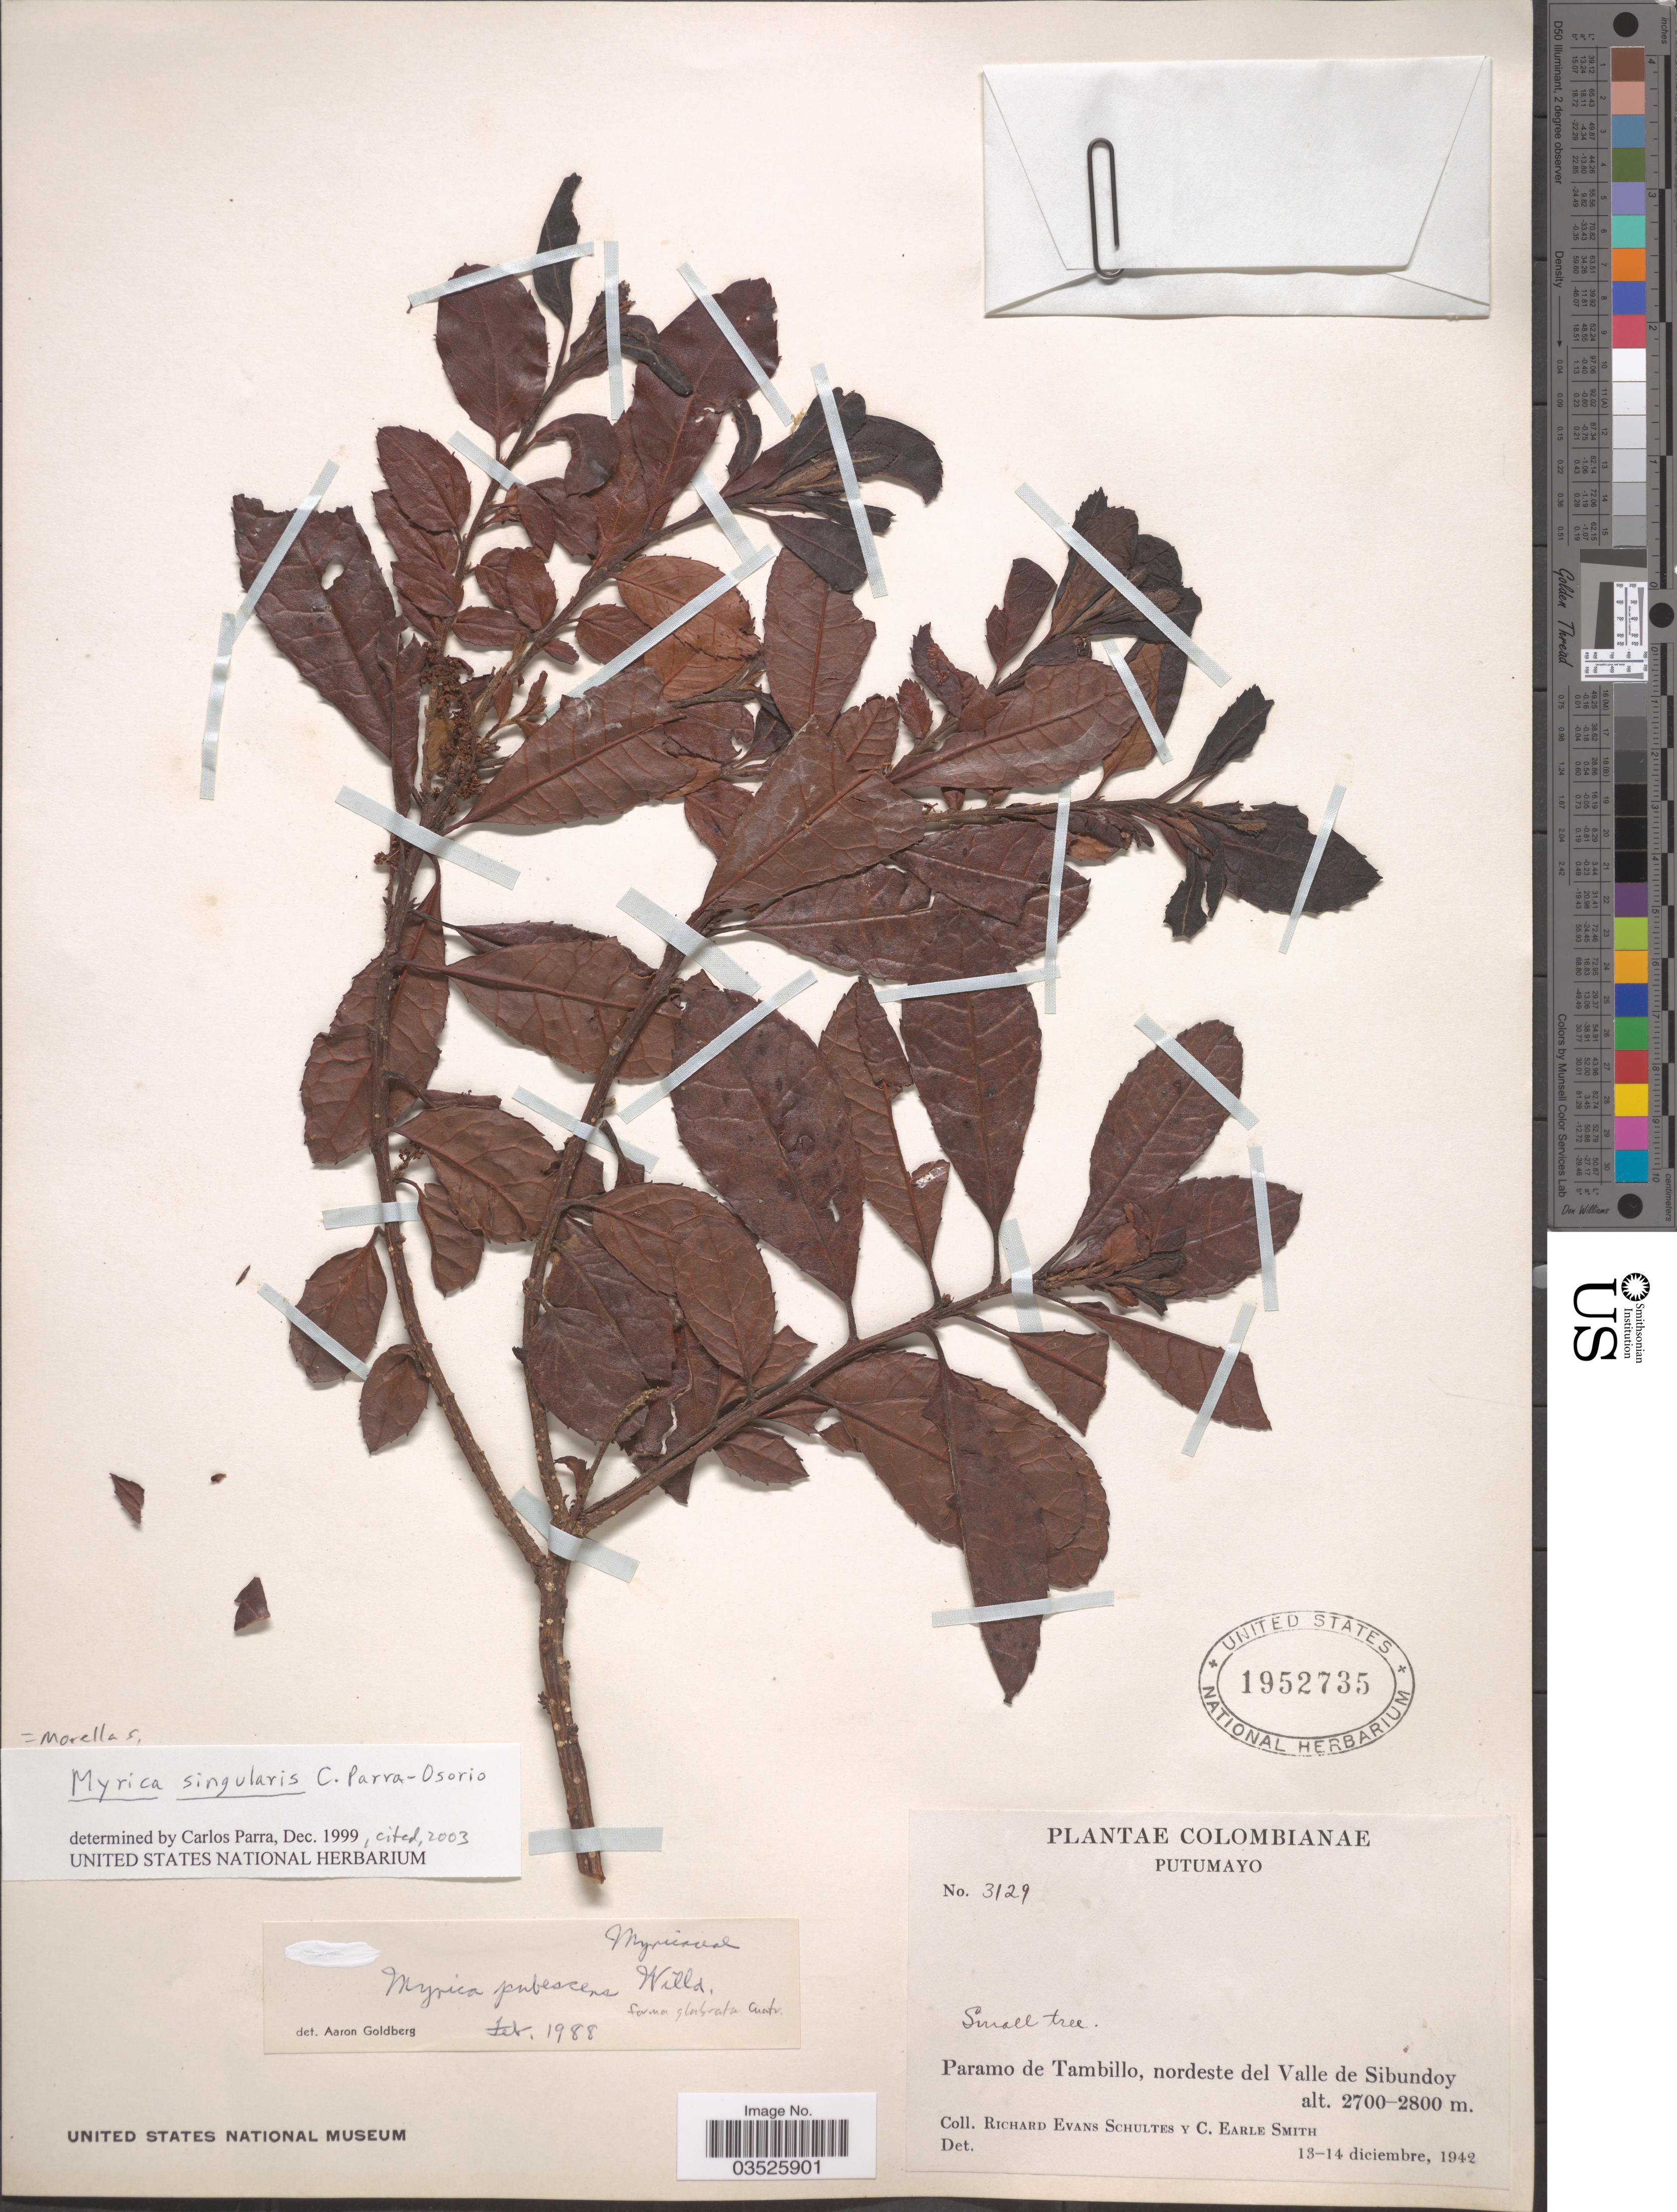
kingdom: Plantae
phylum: Tracheophyta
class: Magnoliopsida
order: Fagales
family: Myricaceae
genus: Morella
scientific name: Morella singularis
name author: (Parra-Os.) Parra-Os.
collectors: R. E. Schultes & C. E. Smith Jr.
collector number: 3129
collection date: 1942-12-13/1942-12-14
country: Colombia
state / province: Putumayo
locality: Paramo de Tambillo, nordeste del Valle de Sibundoy.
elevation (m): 2700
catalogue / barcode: US 1952735